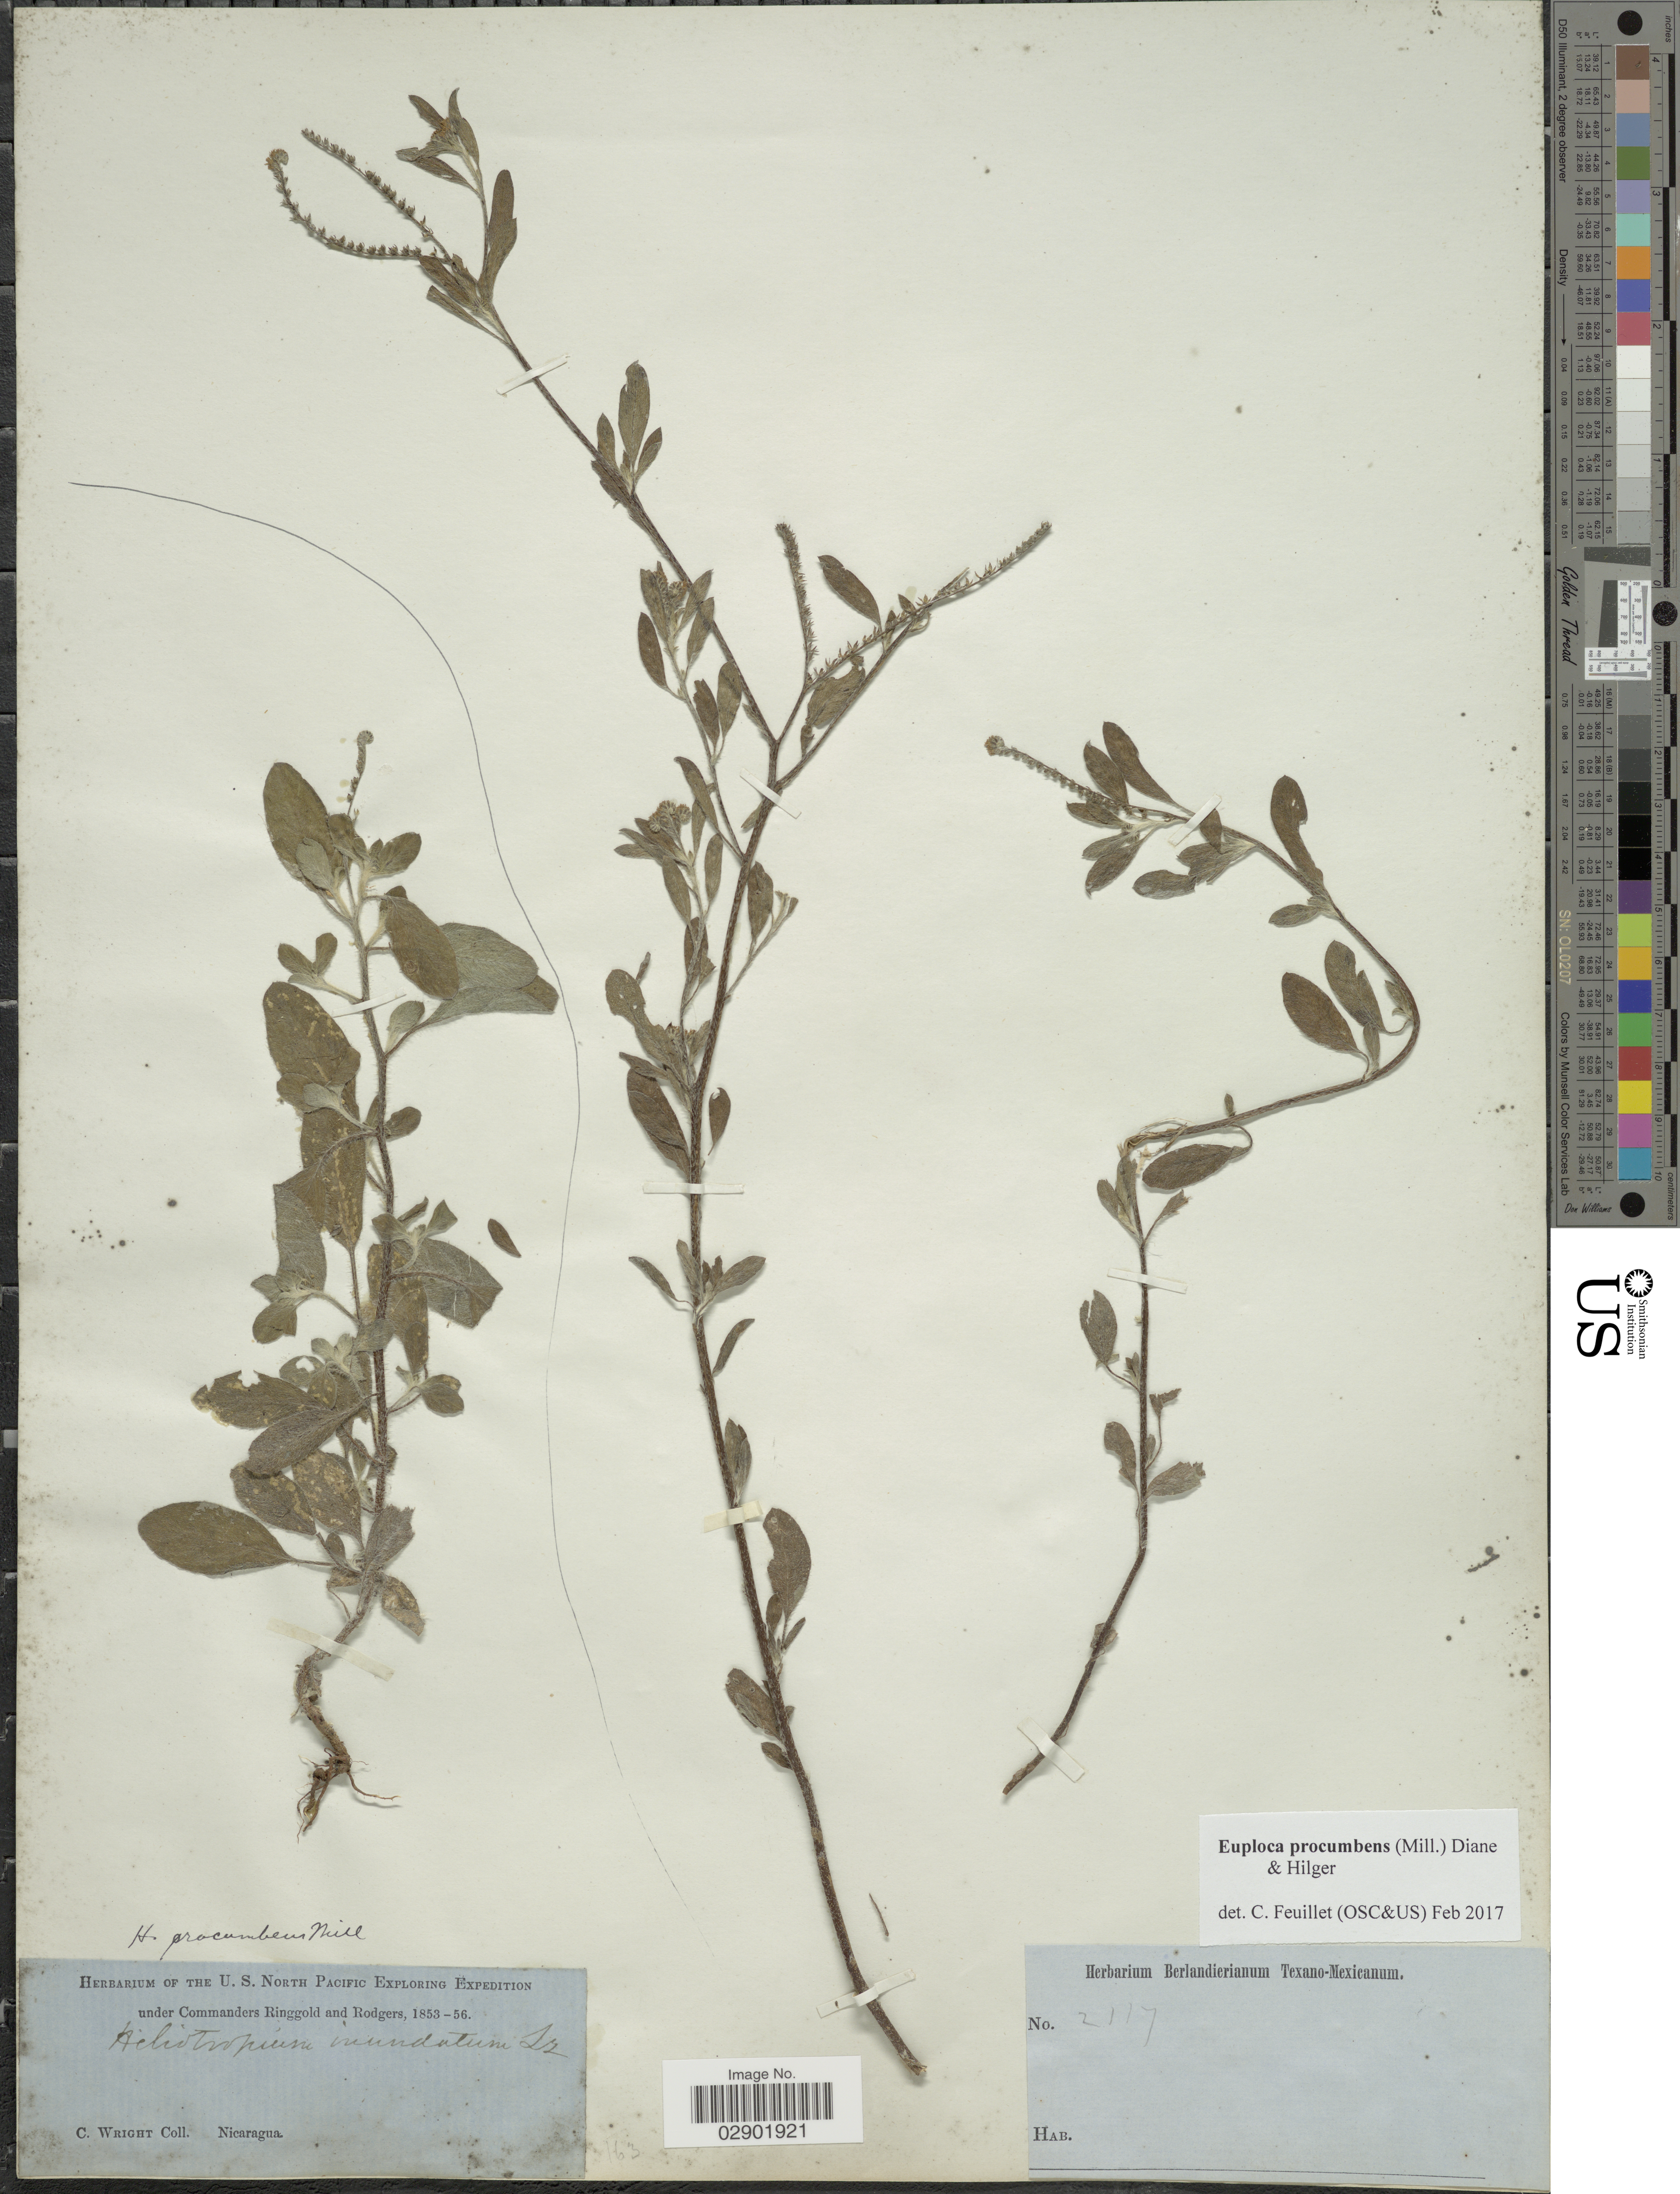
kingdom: Plantae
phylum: Tracheophyta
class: Magnoliopsida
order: Boraginales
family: Heliotropiaceae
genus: Euploca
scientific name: Euploca procumbens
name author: (Mill.) Diane & Hilger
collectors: C. Wright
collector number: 2117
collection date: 1853/1856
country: Nicaragua